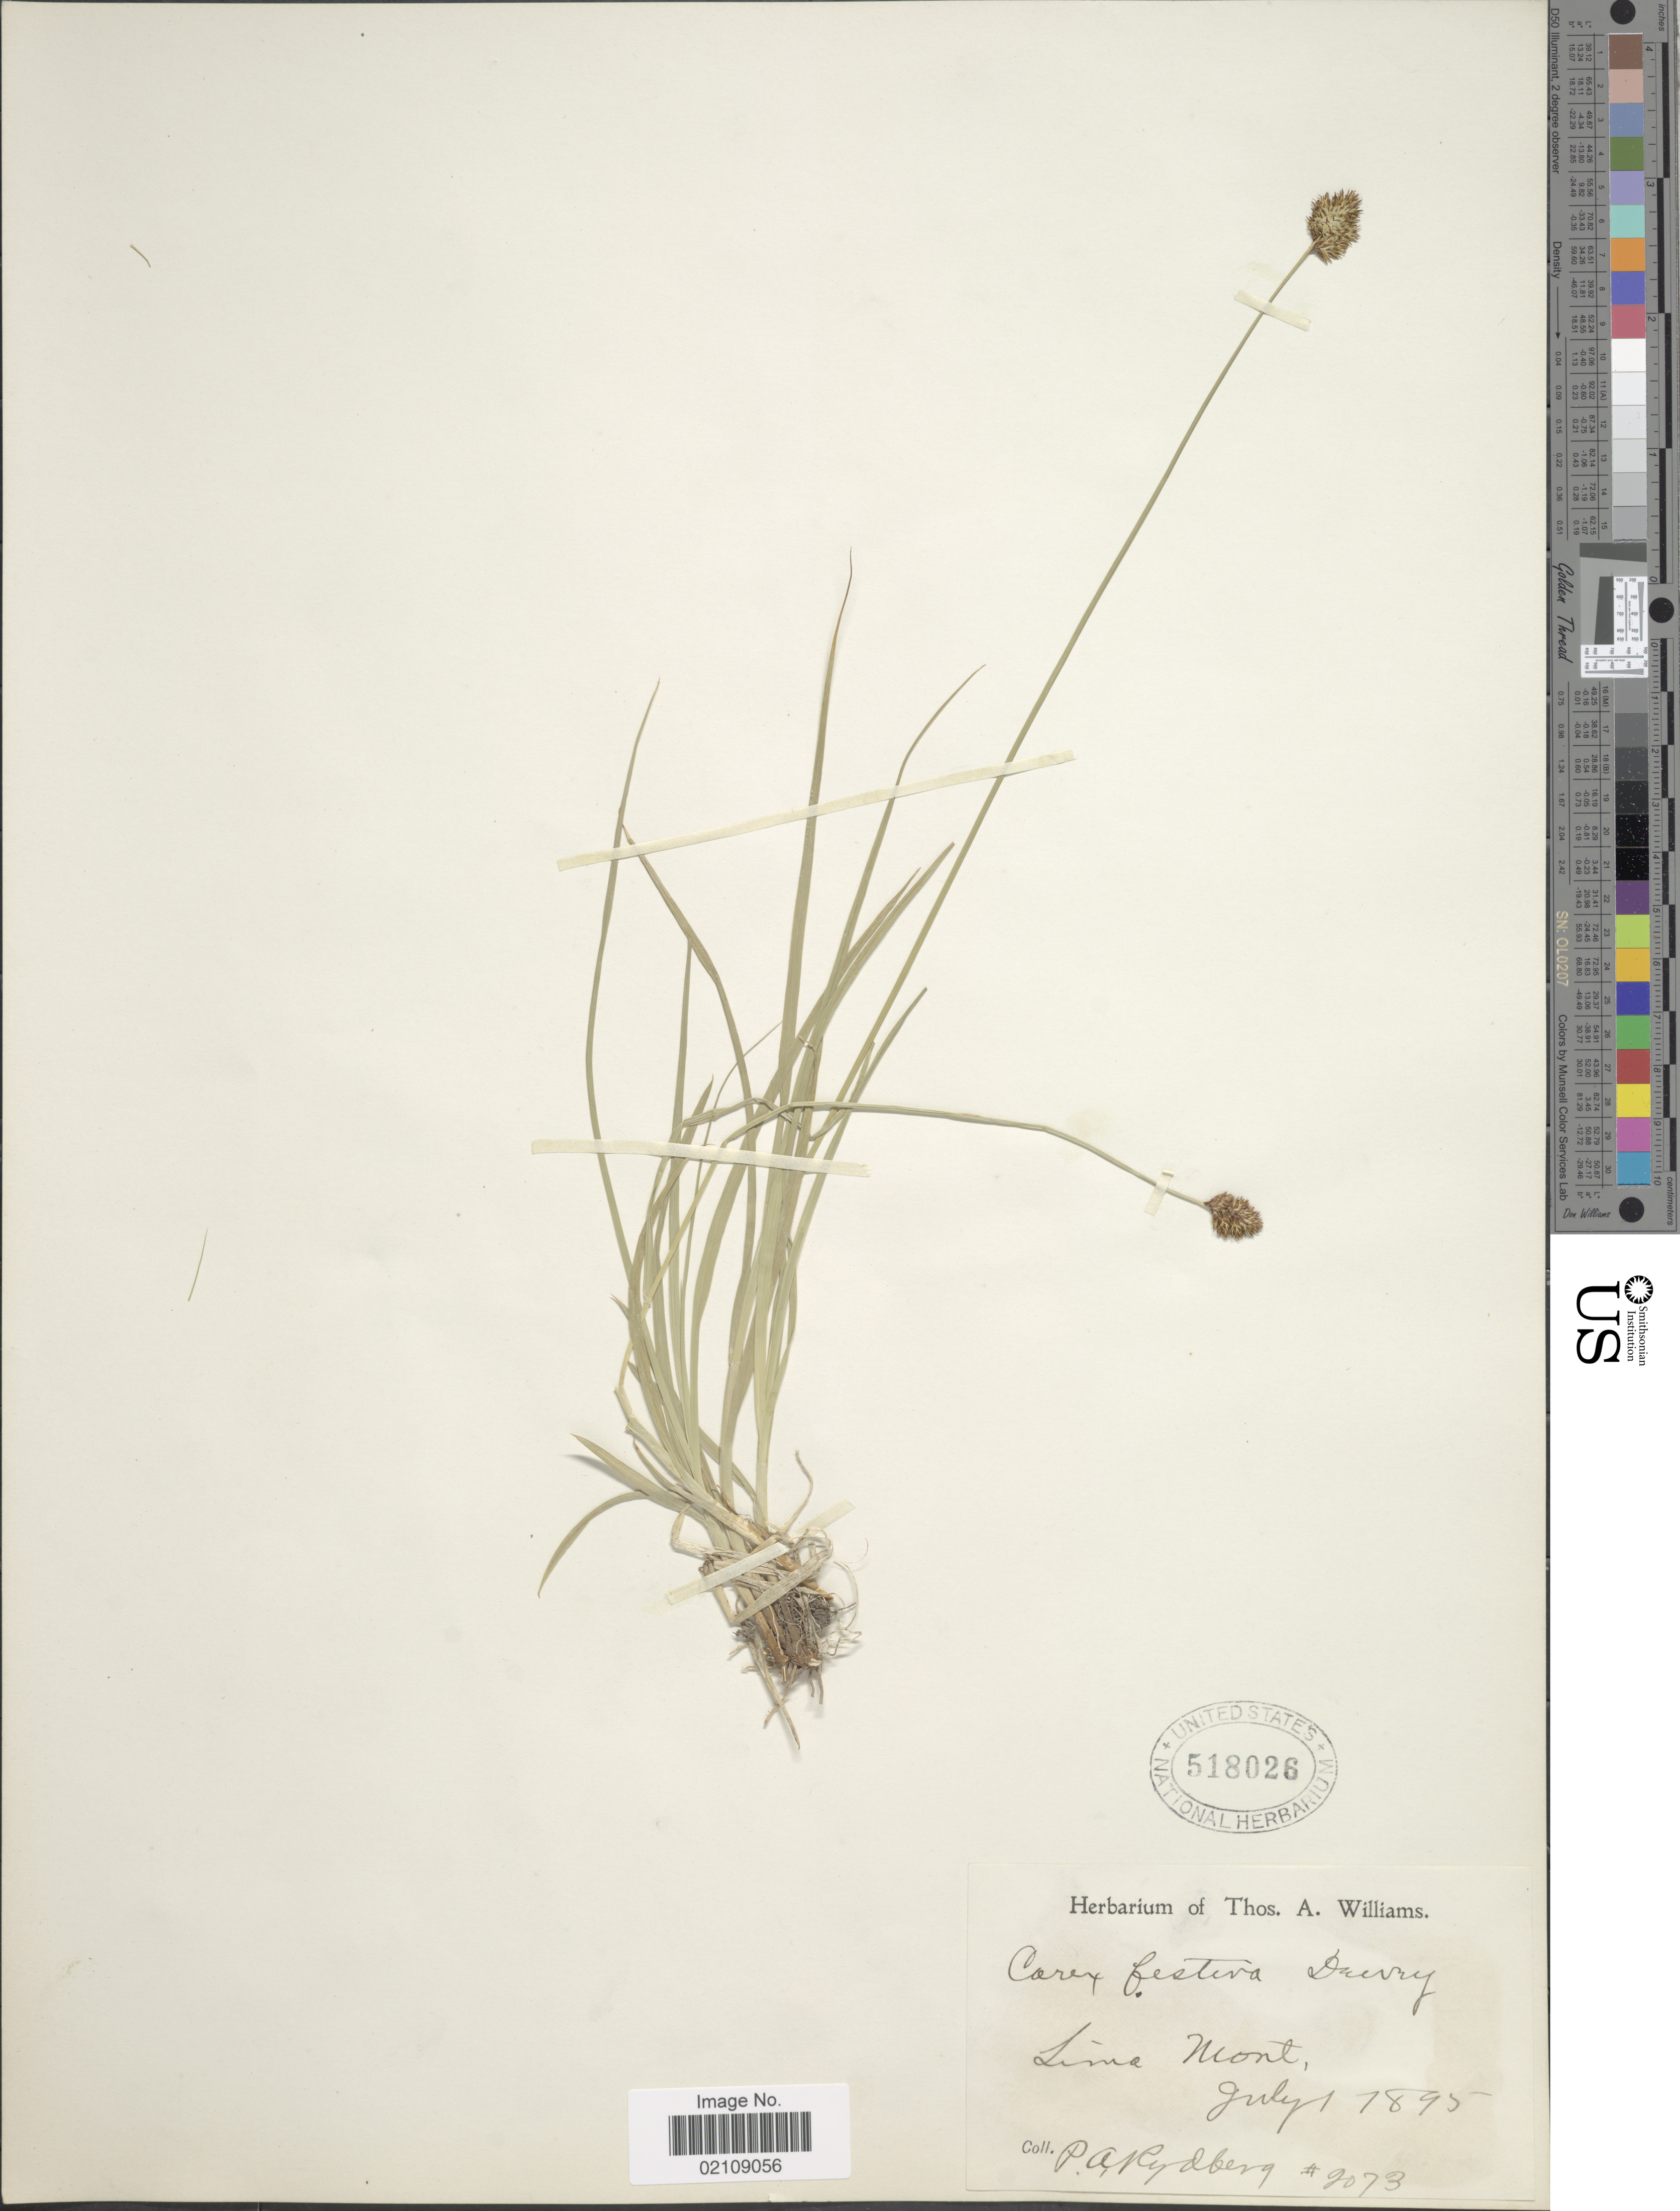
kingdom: Plantae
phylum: Tracheophyta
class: Liliopsida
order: Poales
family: Cyperaceae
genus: Carex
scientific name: Carex microptera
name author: Mack.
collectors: P. A. Rydberg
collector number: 2073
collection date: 1895-07-01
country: United States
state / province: Montana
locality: Lima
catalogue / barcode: US 518026